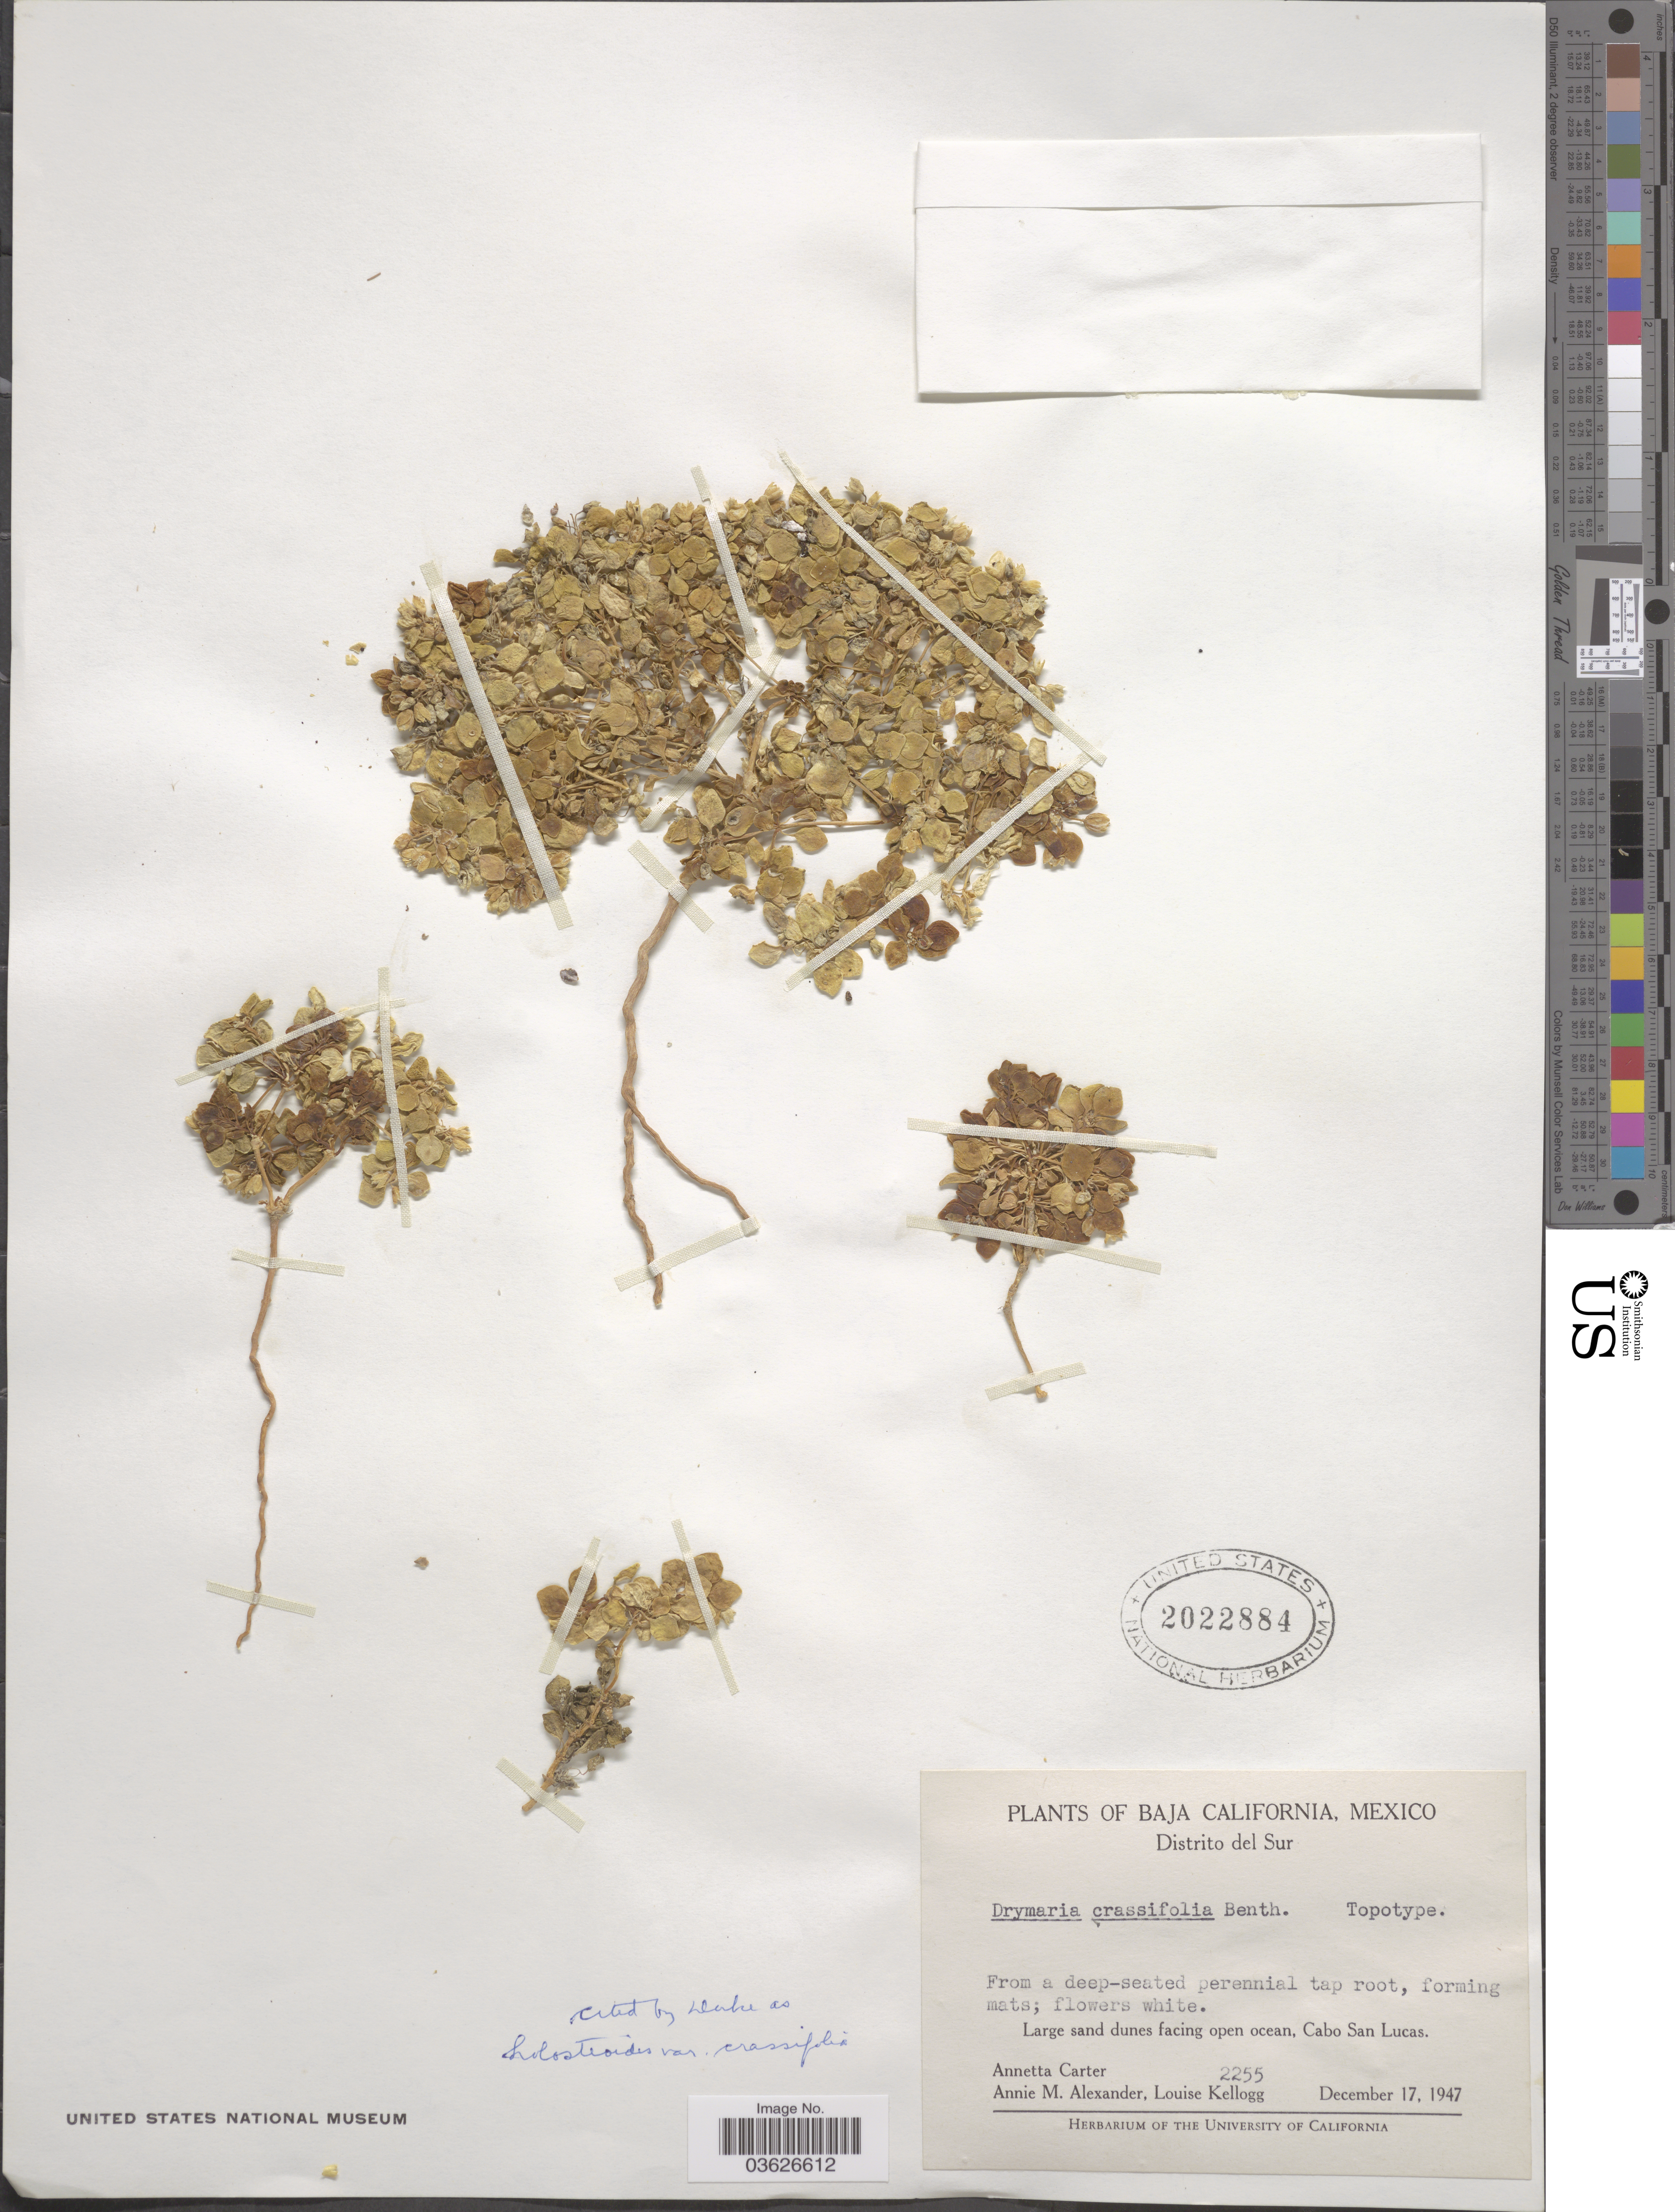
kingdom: Plantae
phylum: Tracheophyta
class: Magnoliopsida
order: Caryophyllales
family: Caryophyllaceae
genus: Drymaria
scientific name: Drymaria holosteoides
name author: Benth.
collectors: A. Carter, A. M. Alexander & L. Kellogg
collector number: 2255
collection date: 1947-12-17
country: Mexico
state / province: Baja California Sur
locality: Distrito del Sur. Cabo San Lucas.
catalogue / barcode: US 2022884